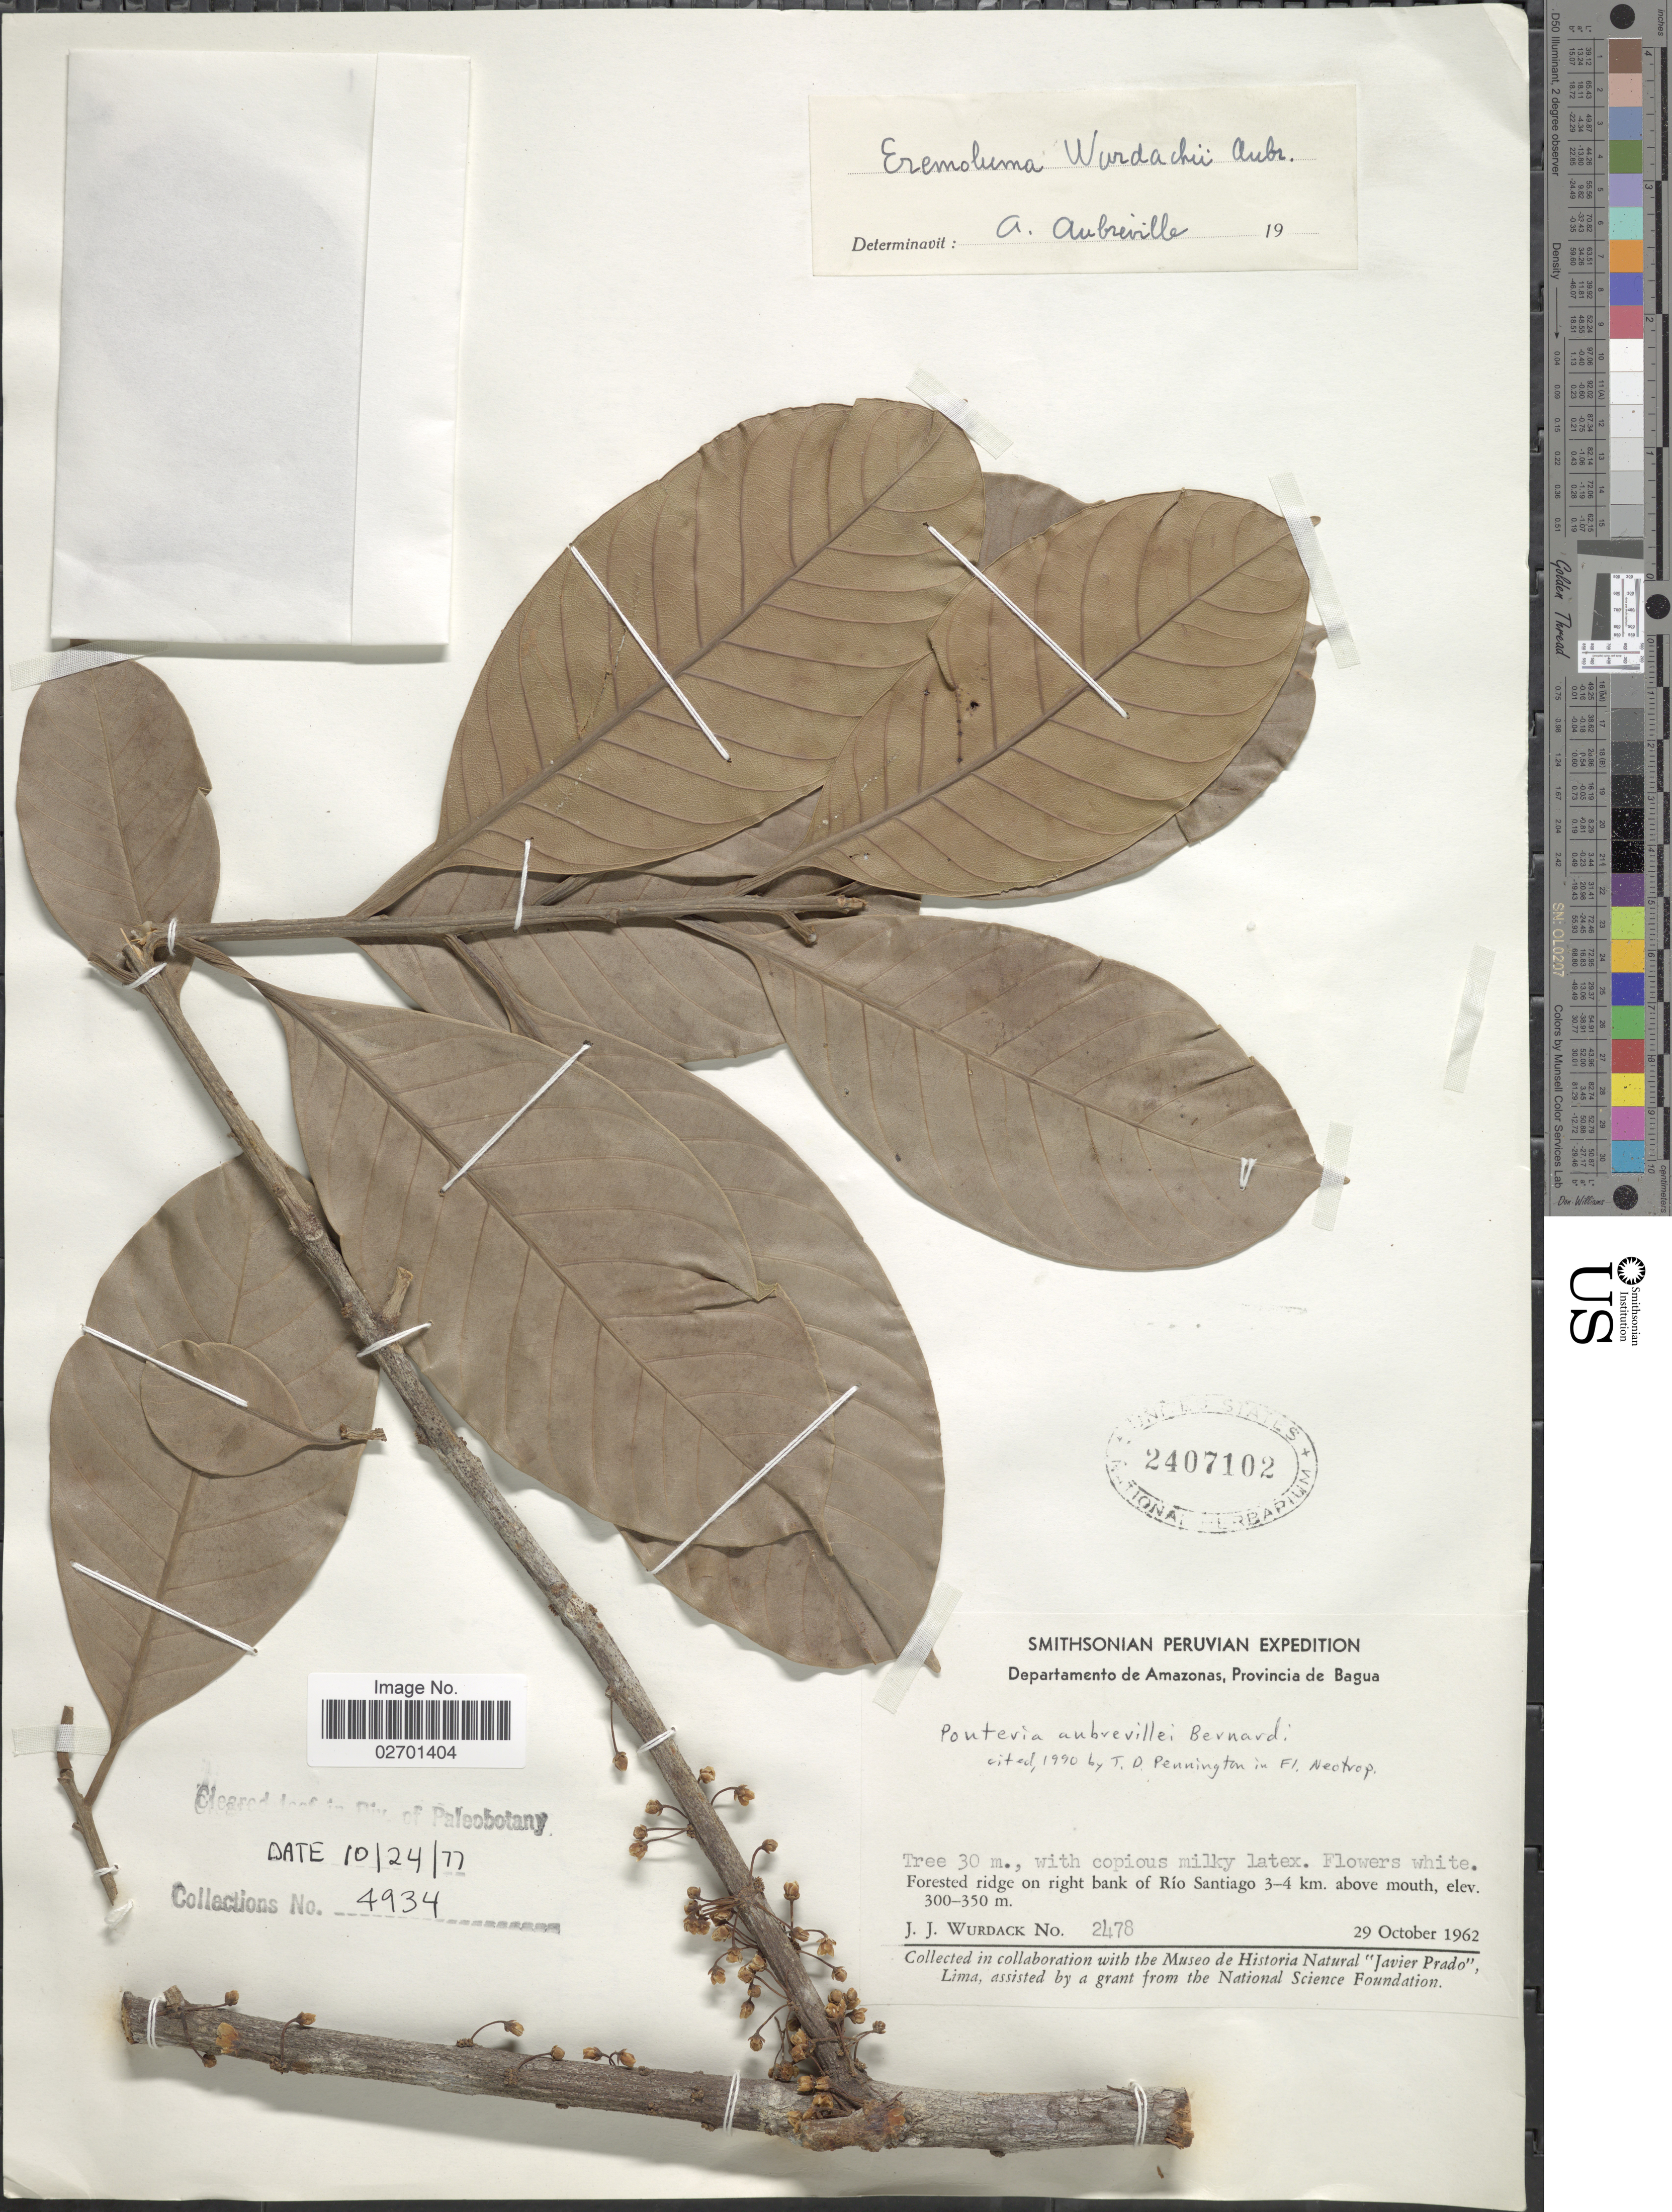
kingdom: Plantae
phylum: Tracheophyta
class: Magnoliopsida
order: Ericales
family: Sapotaceae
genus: Pouteria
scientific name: Pouteria aubrevillei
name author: Bernardi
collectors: J. J. Wurdack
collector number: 2478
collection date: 1962-10-29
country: Peru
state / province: Amazonas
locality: Provincia de Bagua, forested ridge on right bank of Rio Santiago 3-4 km. above mouth.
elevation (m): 300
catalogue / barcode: US 2407102